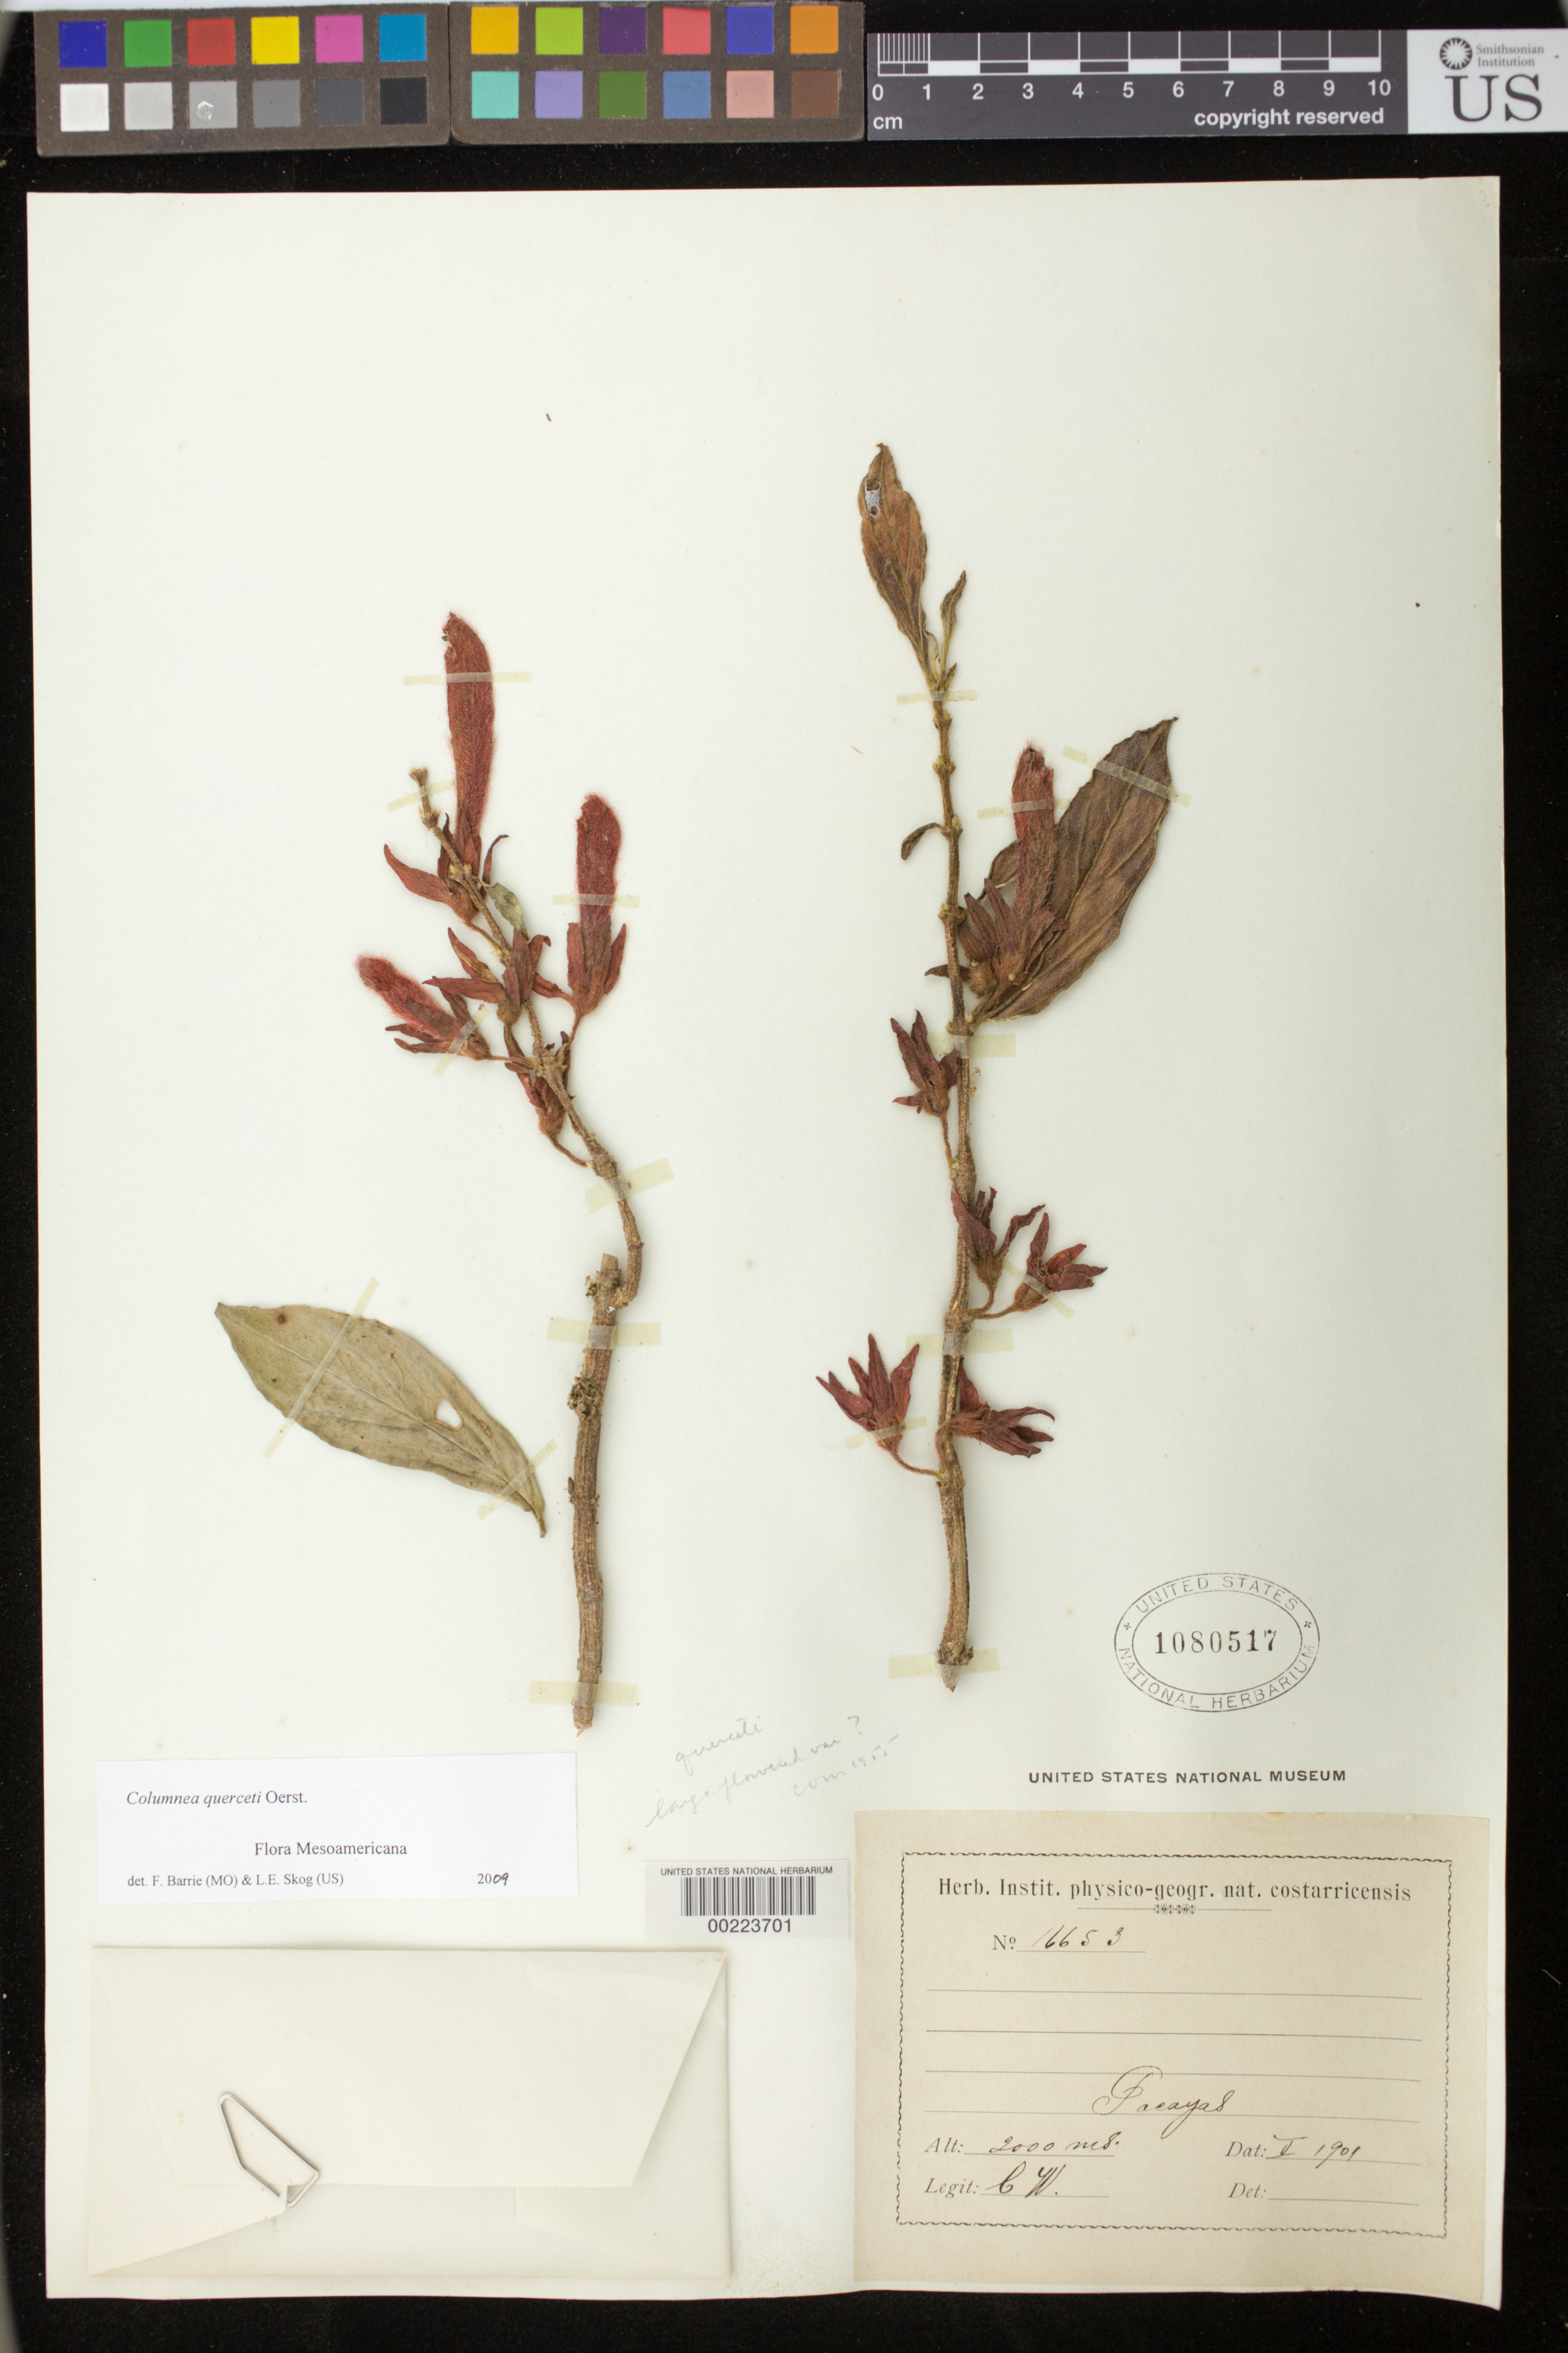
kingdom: Plantae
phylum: Tracheophyta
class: Magnoliopsida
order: Lamiales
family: Gesneriaceae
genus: Columnea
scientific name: Columnea querceti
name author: Oerst.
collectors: C. Wercklé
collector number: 16653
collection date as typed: May 1901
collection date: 1901-05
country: Costa Rica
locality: Pacayal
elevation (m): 2000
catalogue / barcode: US 1080517